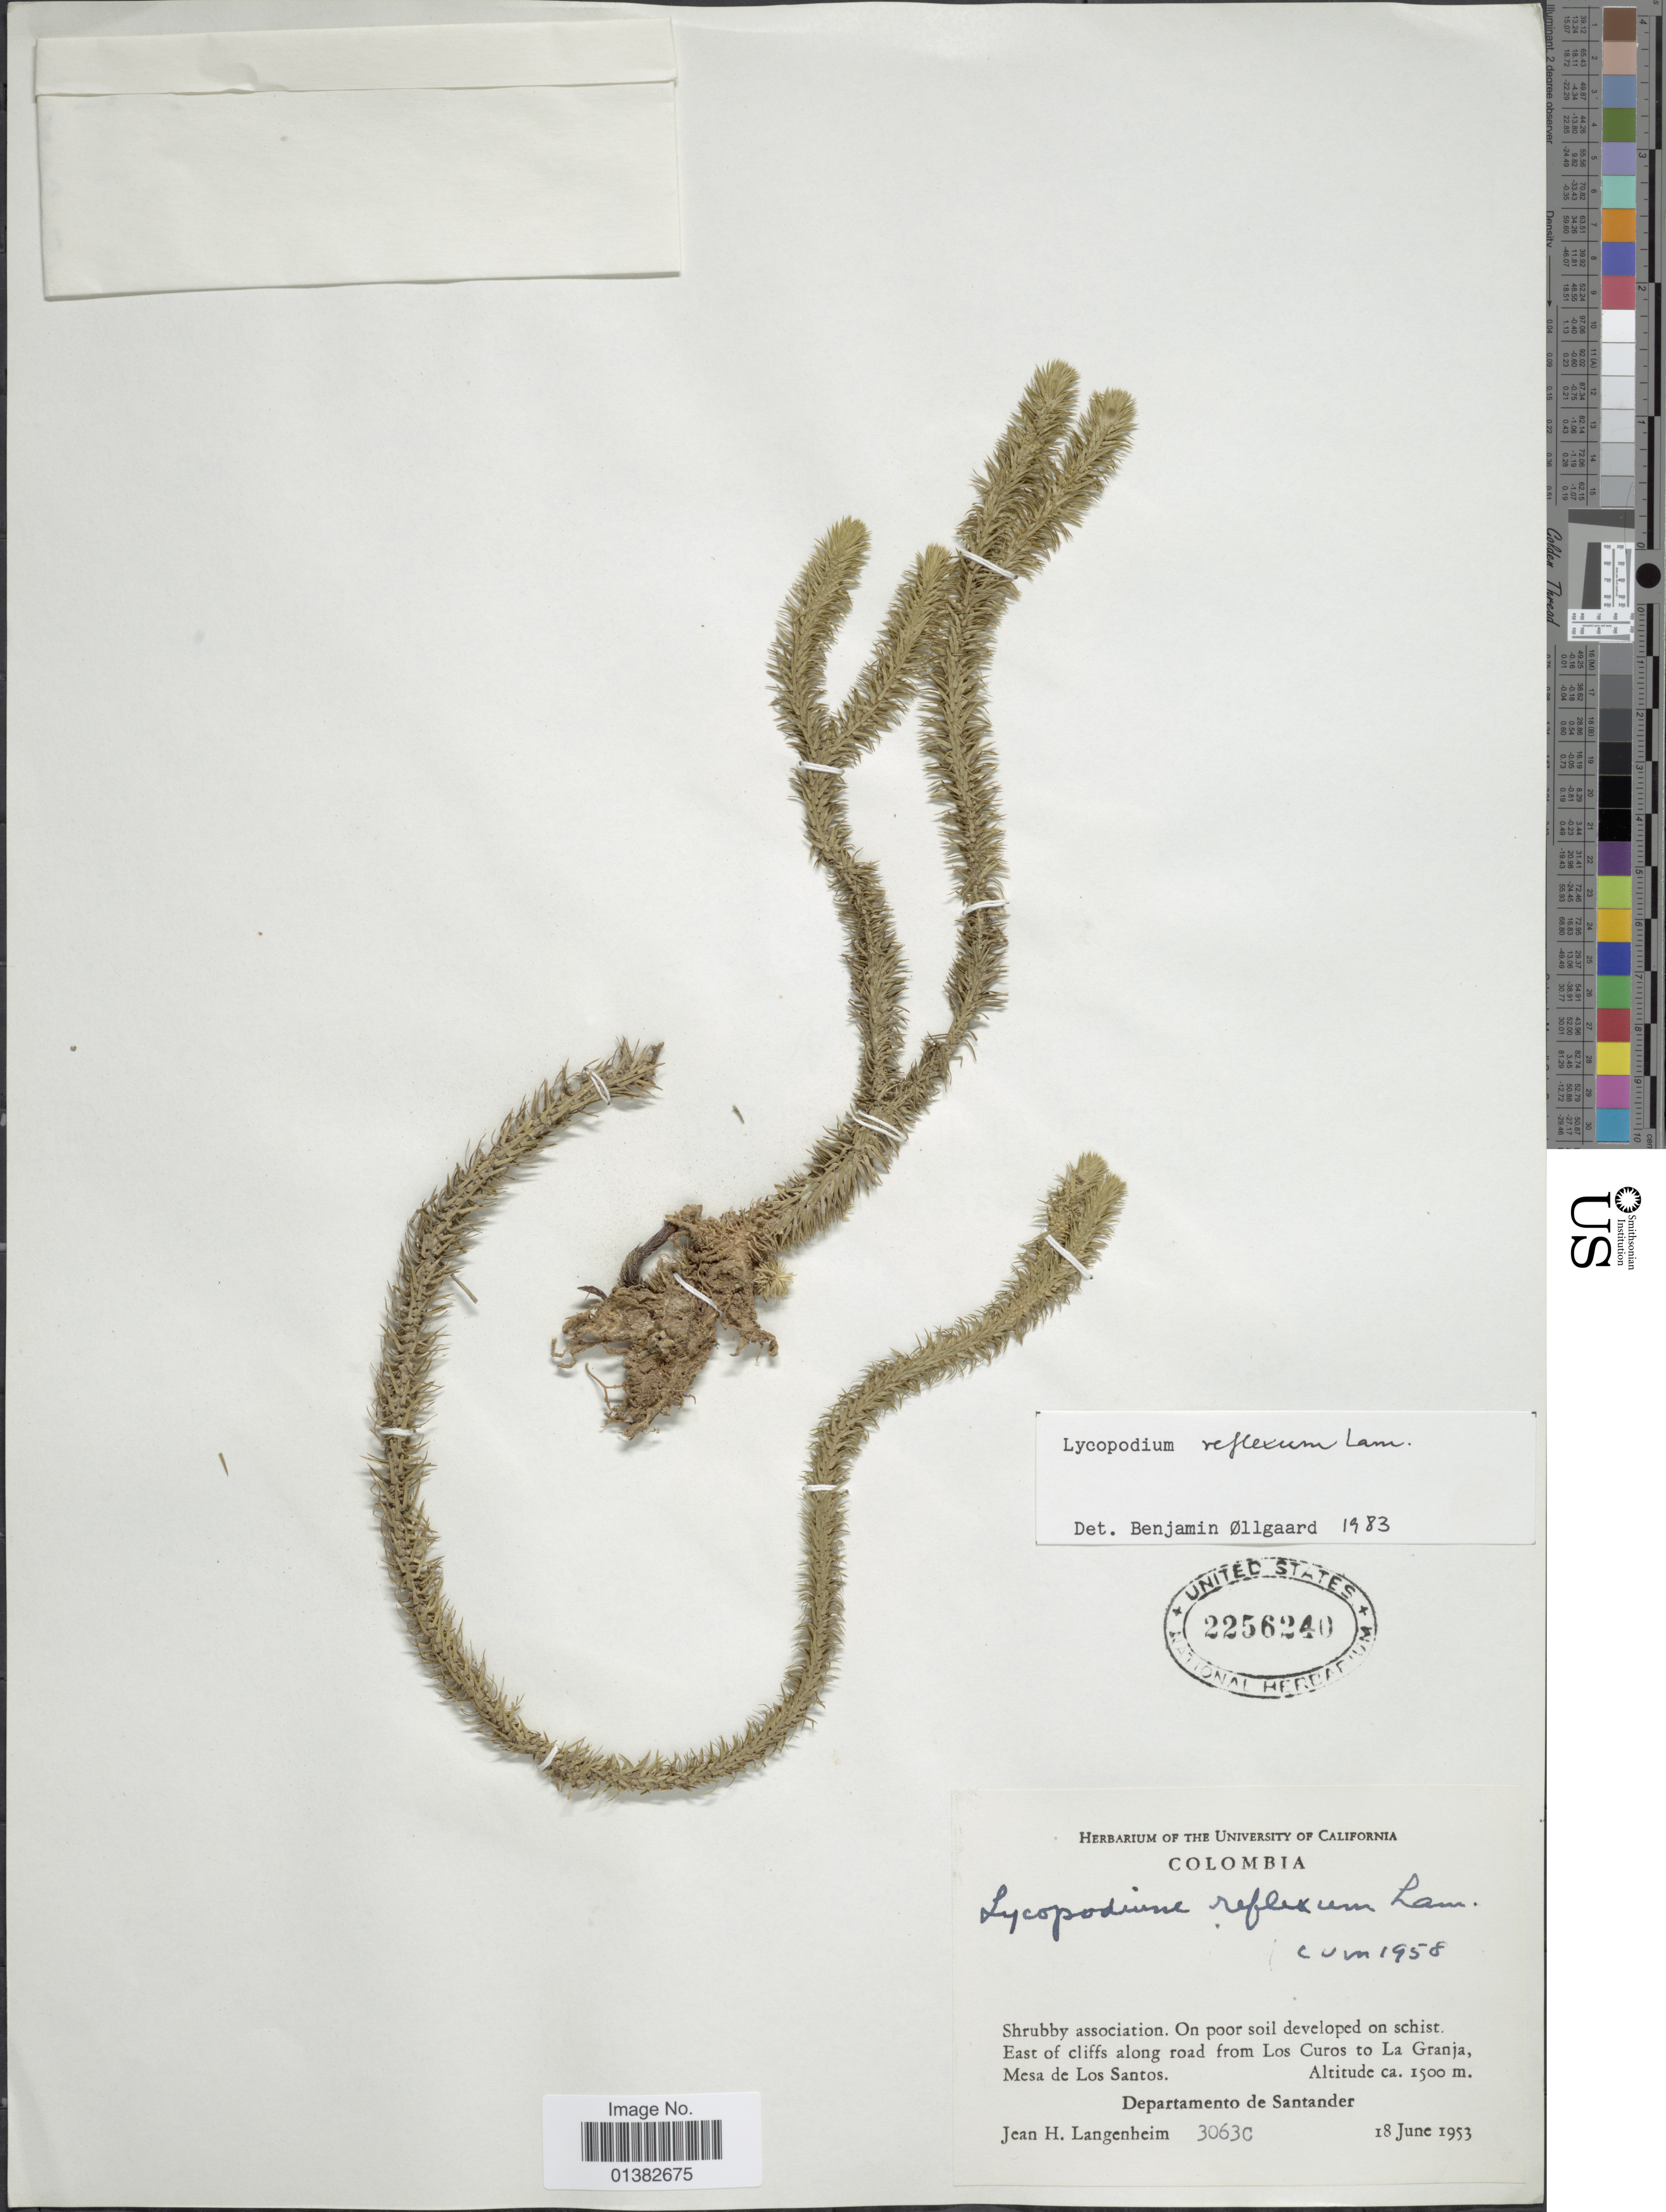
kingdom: Plantae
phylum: Tracheophyta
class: Lycopodiopsida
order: Lycopodiales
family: Lycopodiaceae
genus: Phlegmariurus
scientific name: Phlegmariurus reflexus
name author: (Lam.) B. Øllg.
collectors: J. H. Langenheim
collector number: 3063C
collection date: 1953-06-18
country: Colombia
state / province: Santander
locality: East of cliffs along road from Los Curos to La Granja, Mesa de Los Santos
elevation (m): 1500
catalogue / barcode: US 2256240